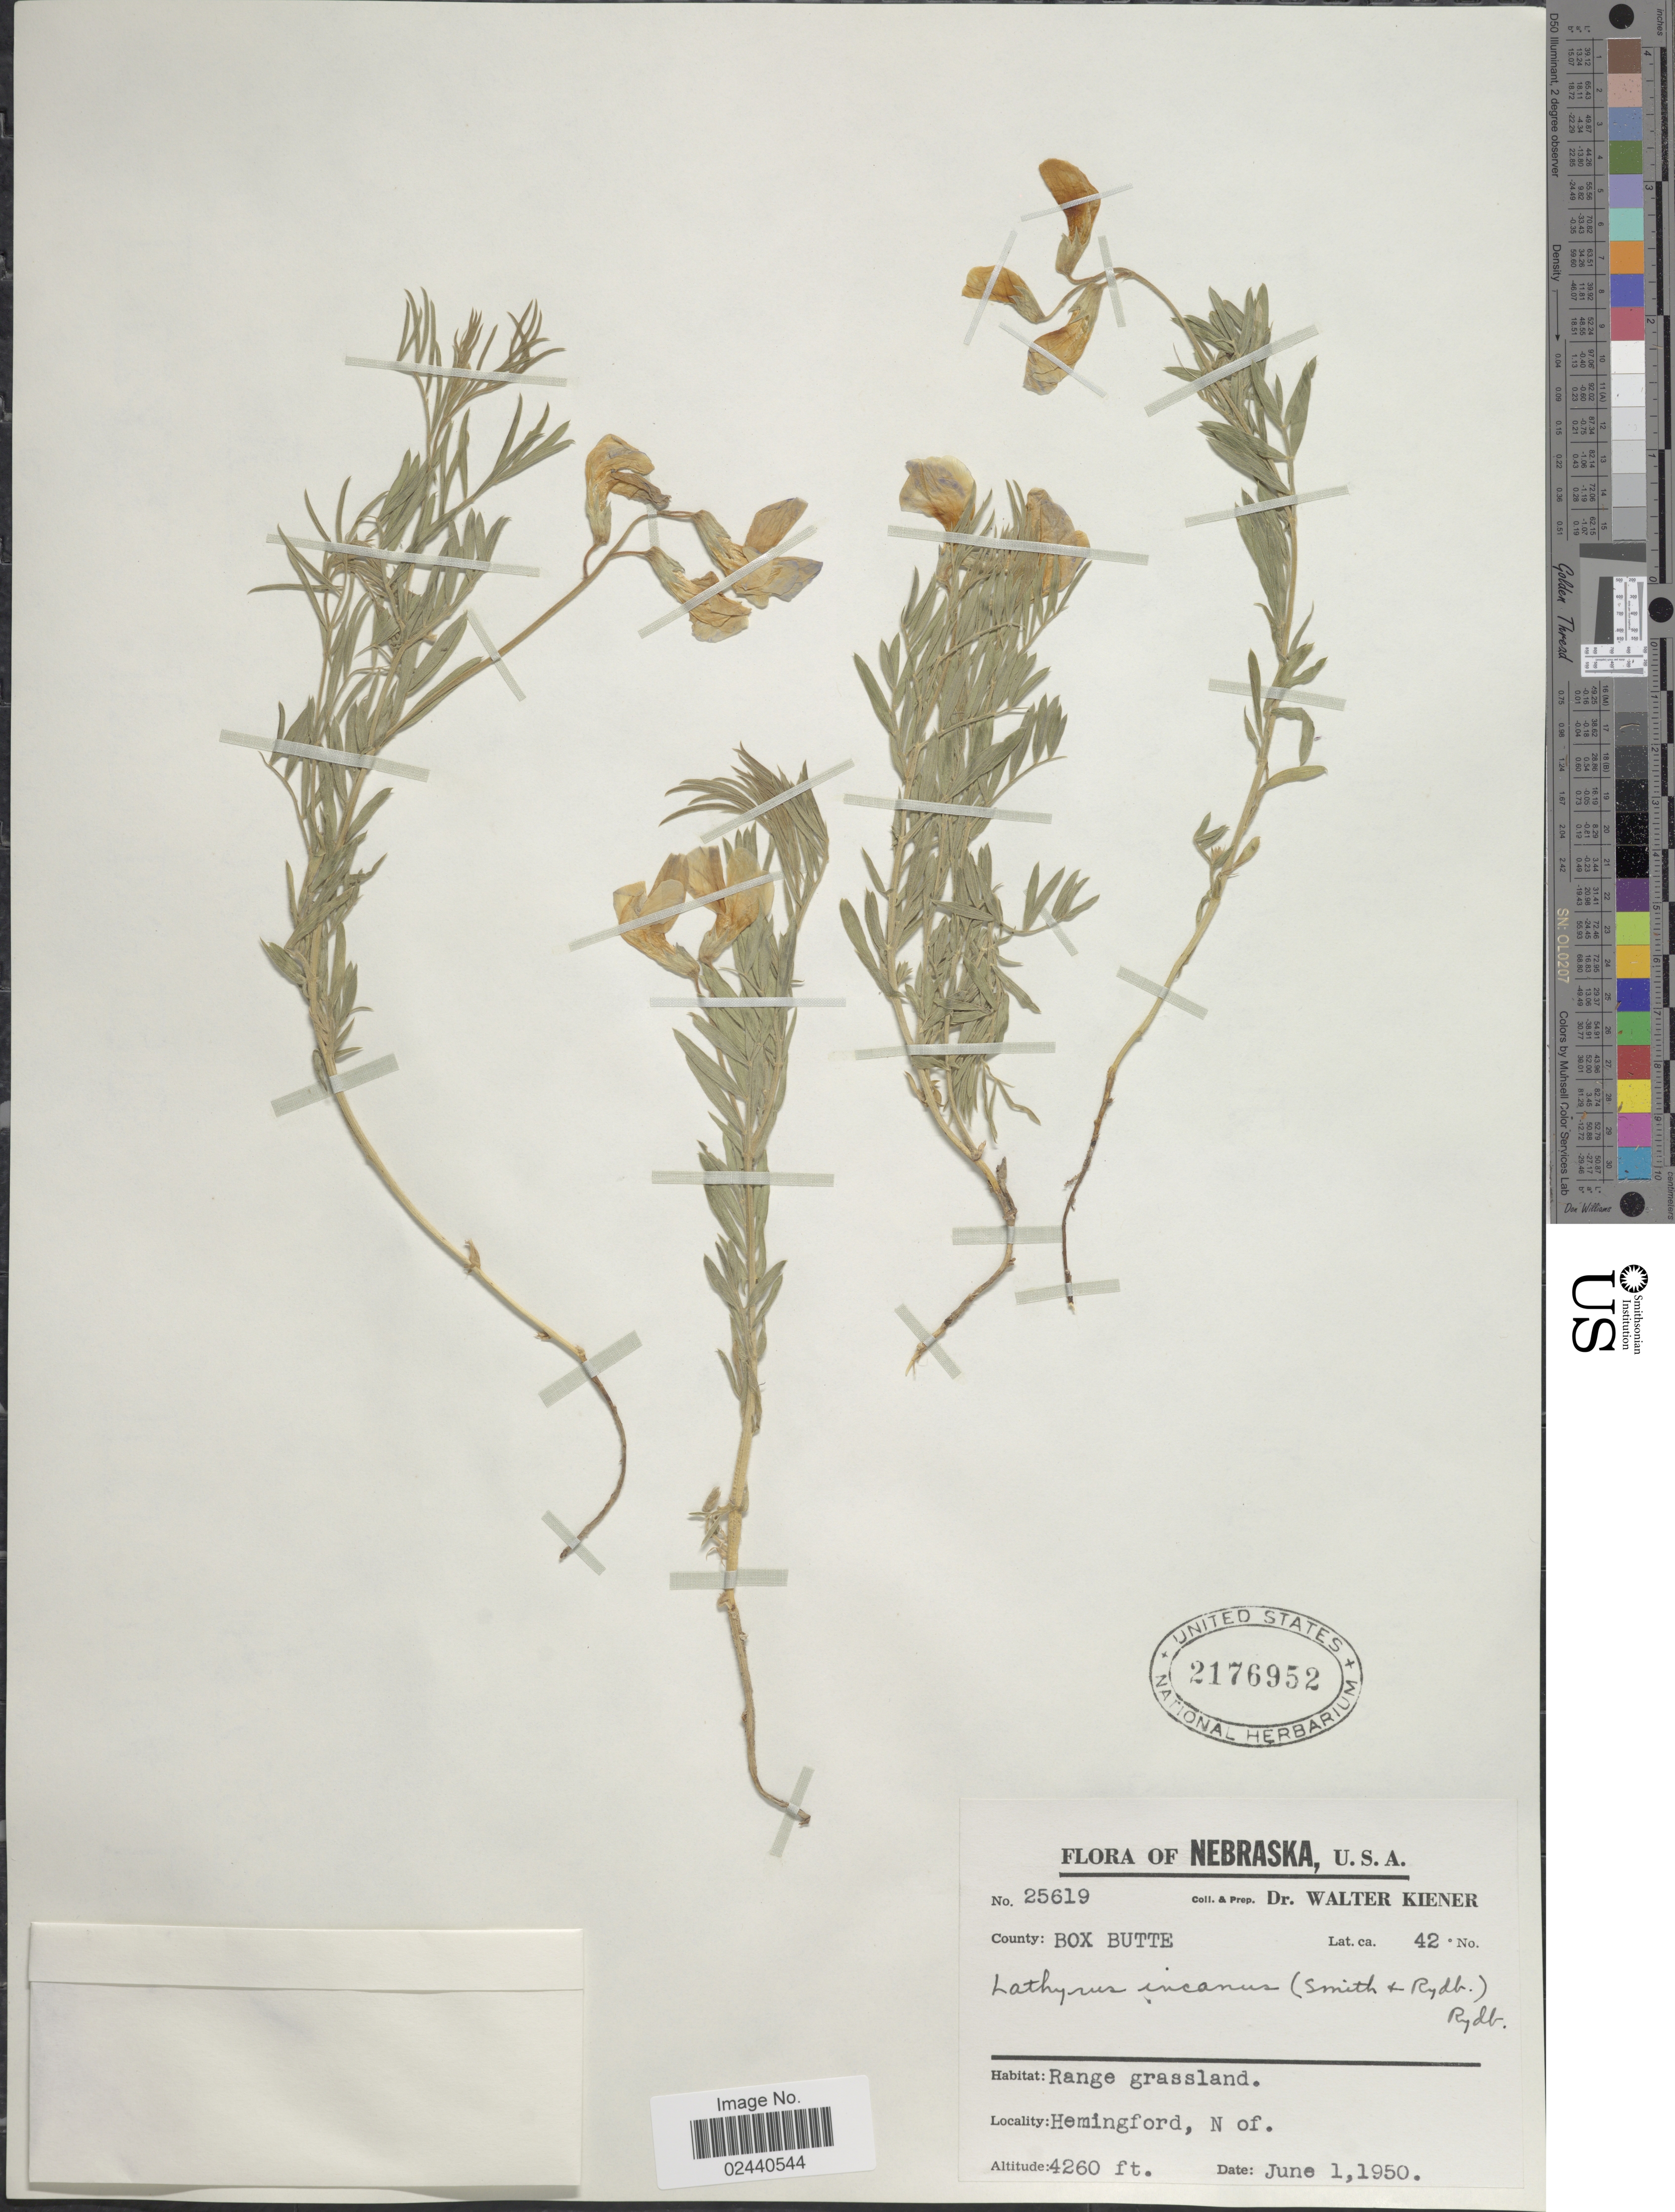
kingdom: Plantae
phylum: Tracheophyta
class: Magnoliopsida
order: Fabales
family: Fabaceae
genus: Lathyrus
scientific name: Lathyrus incanus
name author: (J.G. Sm. & Rydb.) Rydb.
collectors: W. Kiener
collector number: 25619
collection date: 1950-06-01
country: United States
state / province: Nebraska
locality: County: Box Butte. Range grassland. Hemingford, N of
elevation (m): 1298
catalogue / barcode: US 2176952